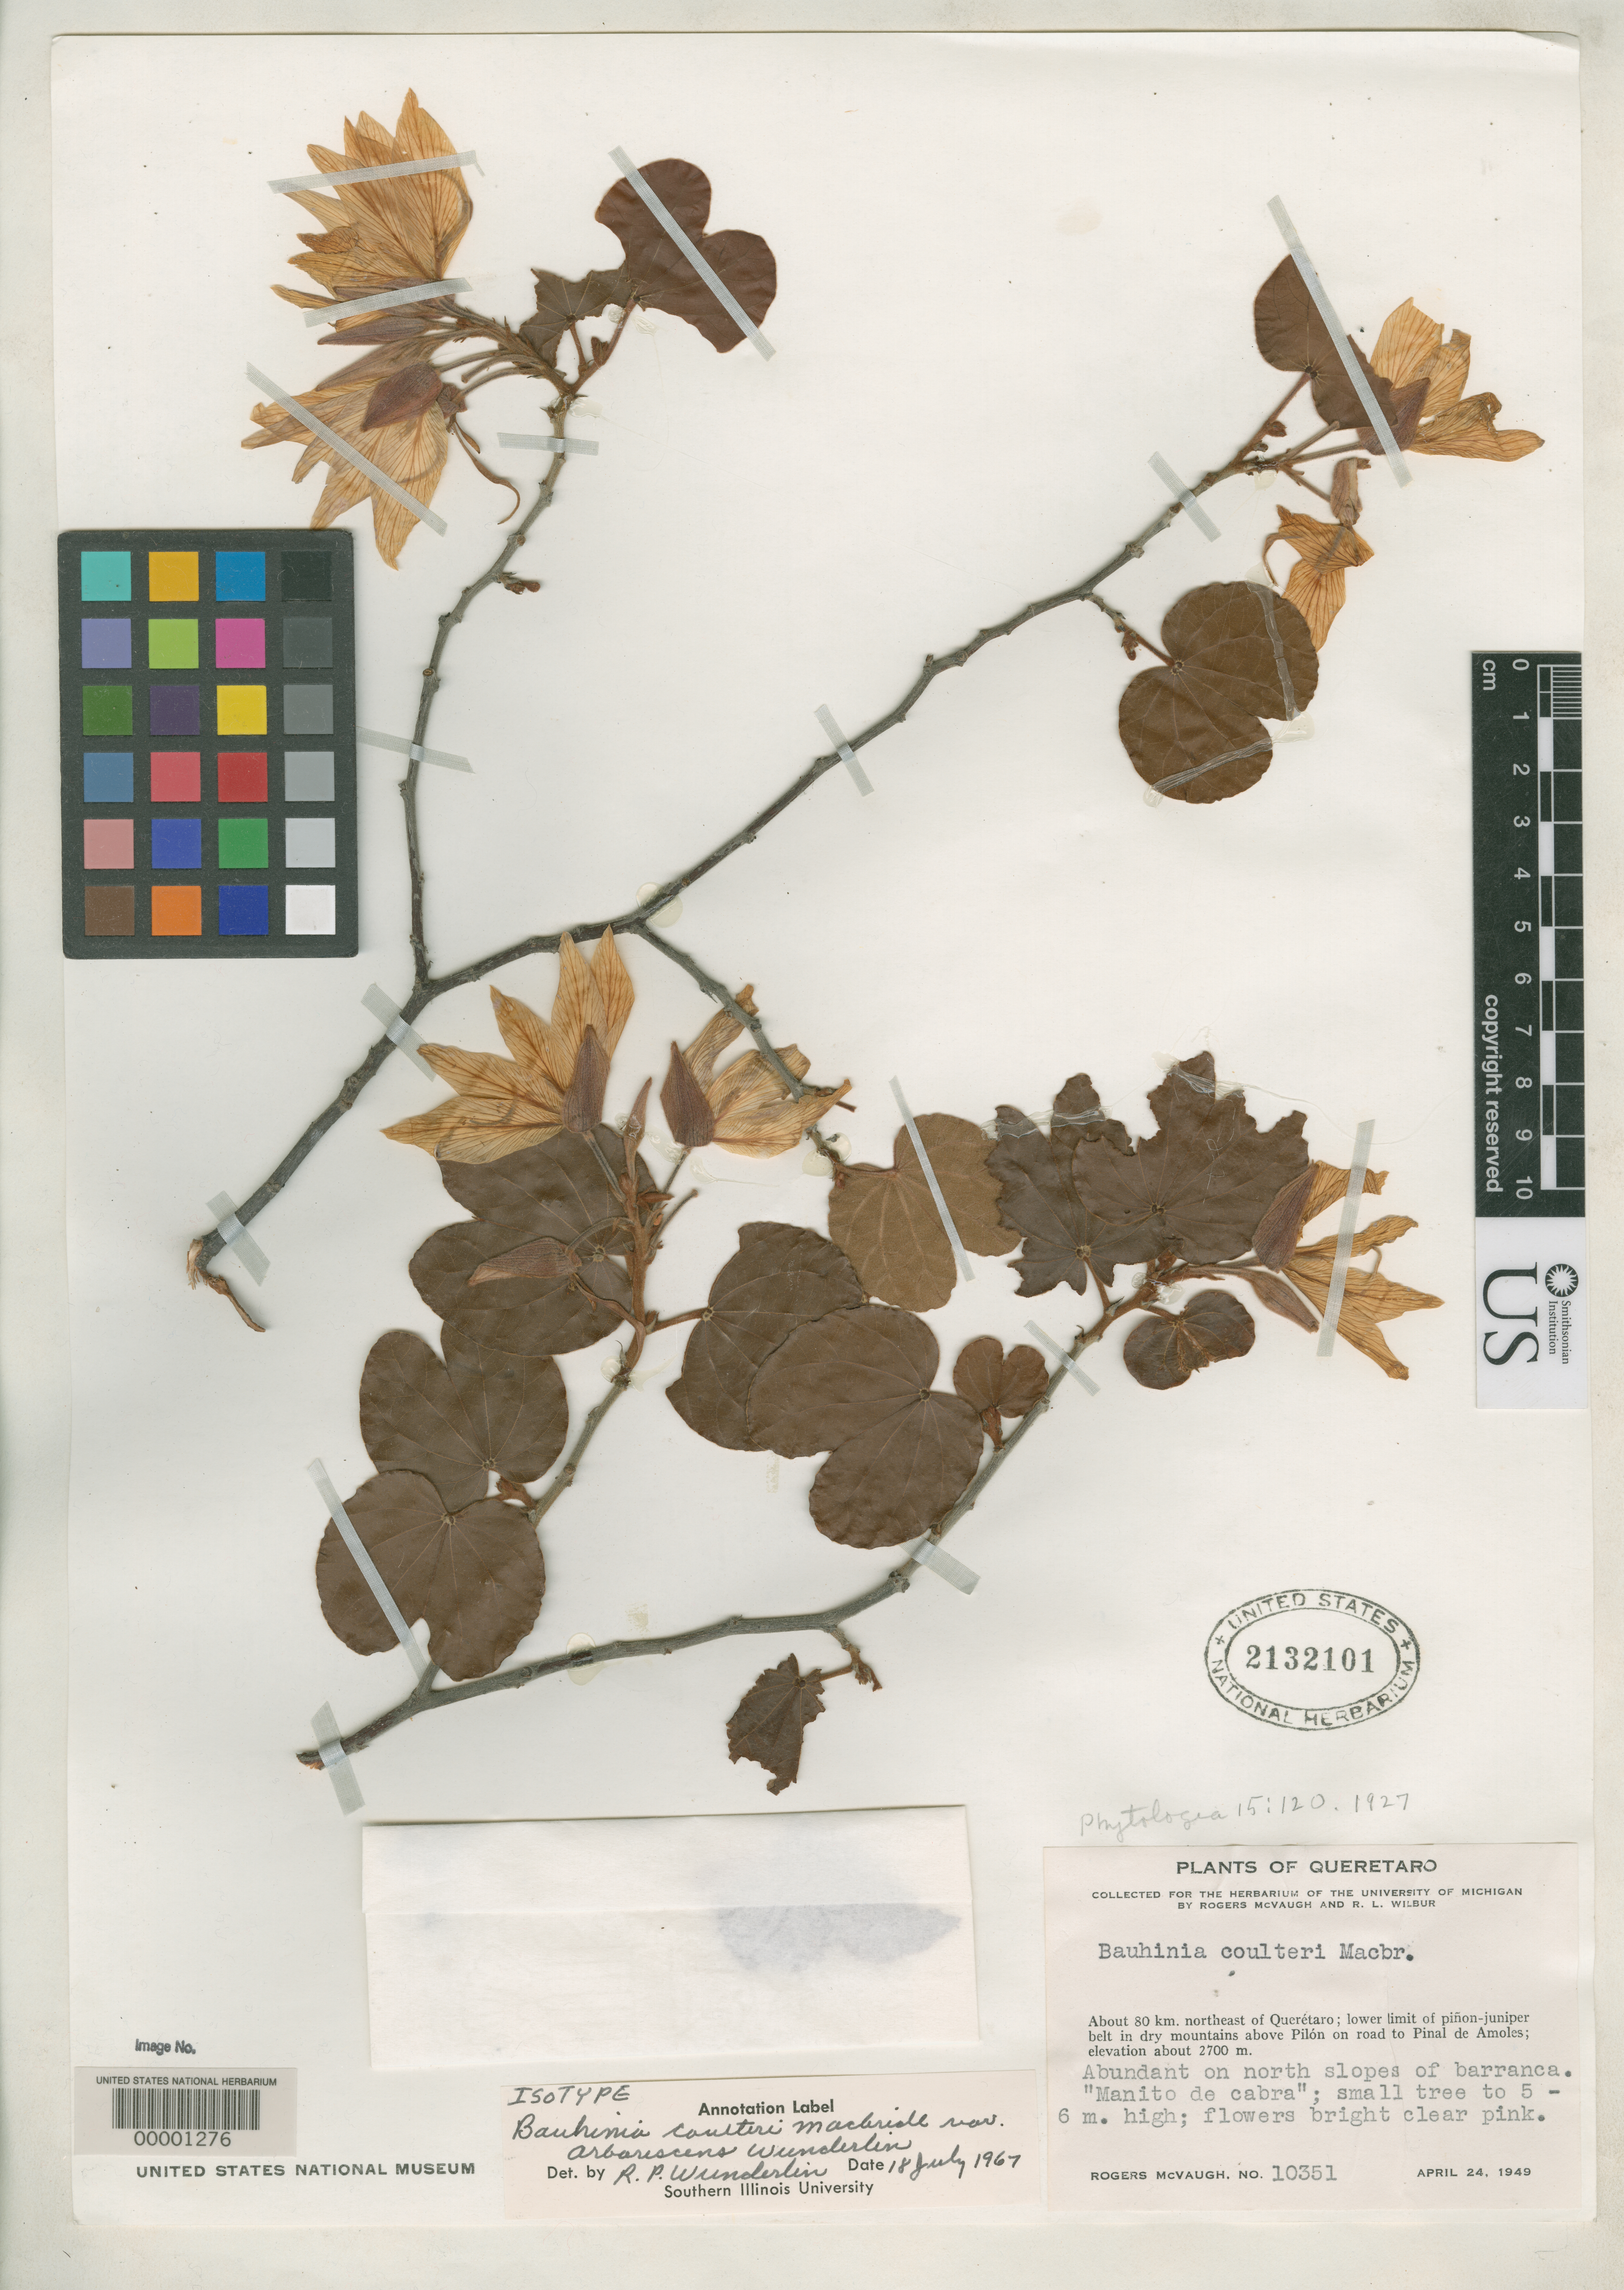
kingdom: Plantae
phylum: Tracheophyta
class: Magnoliopsida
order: Fabales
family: Fabaceae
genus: Bauhinia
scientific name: Bauhinia coulteri var. arborescens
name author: Wunderlin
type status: Isotype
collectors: R. McVaugh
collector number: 10351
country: Mexico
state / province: Querétaro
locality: Querétaro.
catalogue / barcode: US 2132101